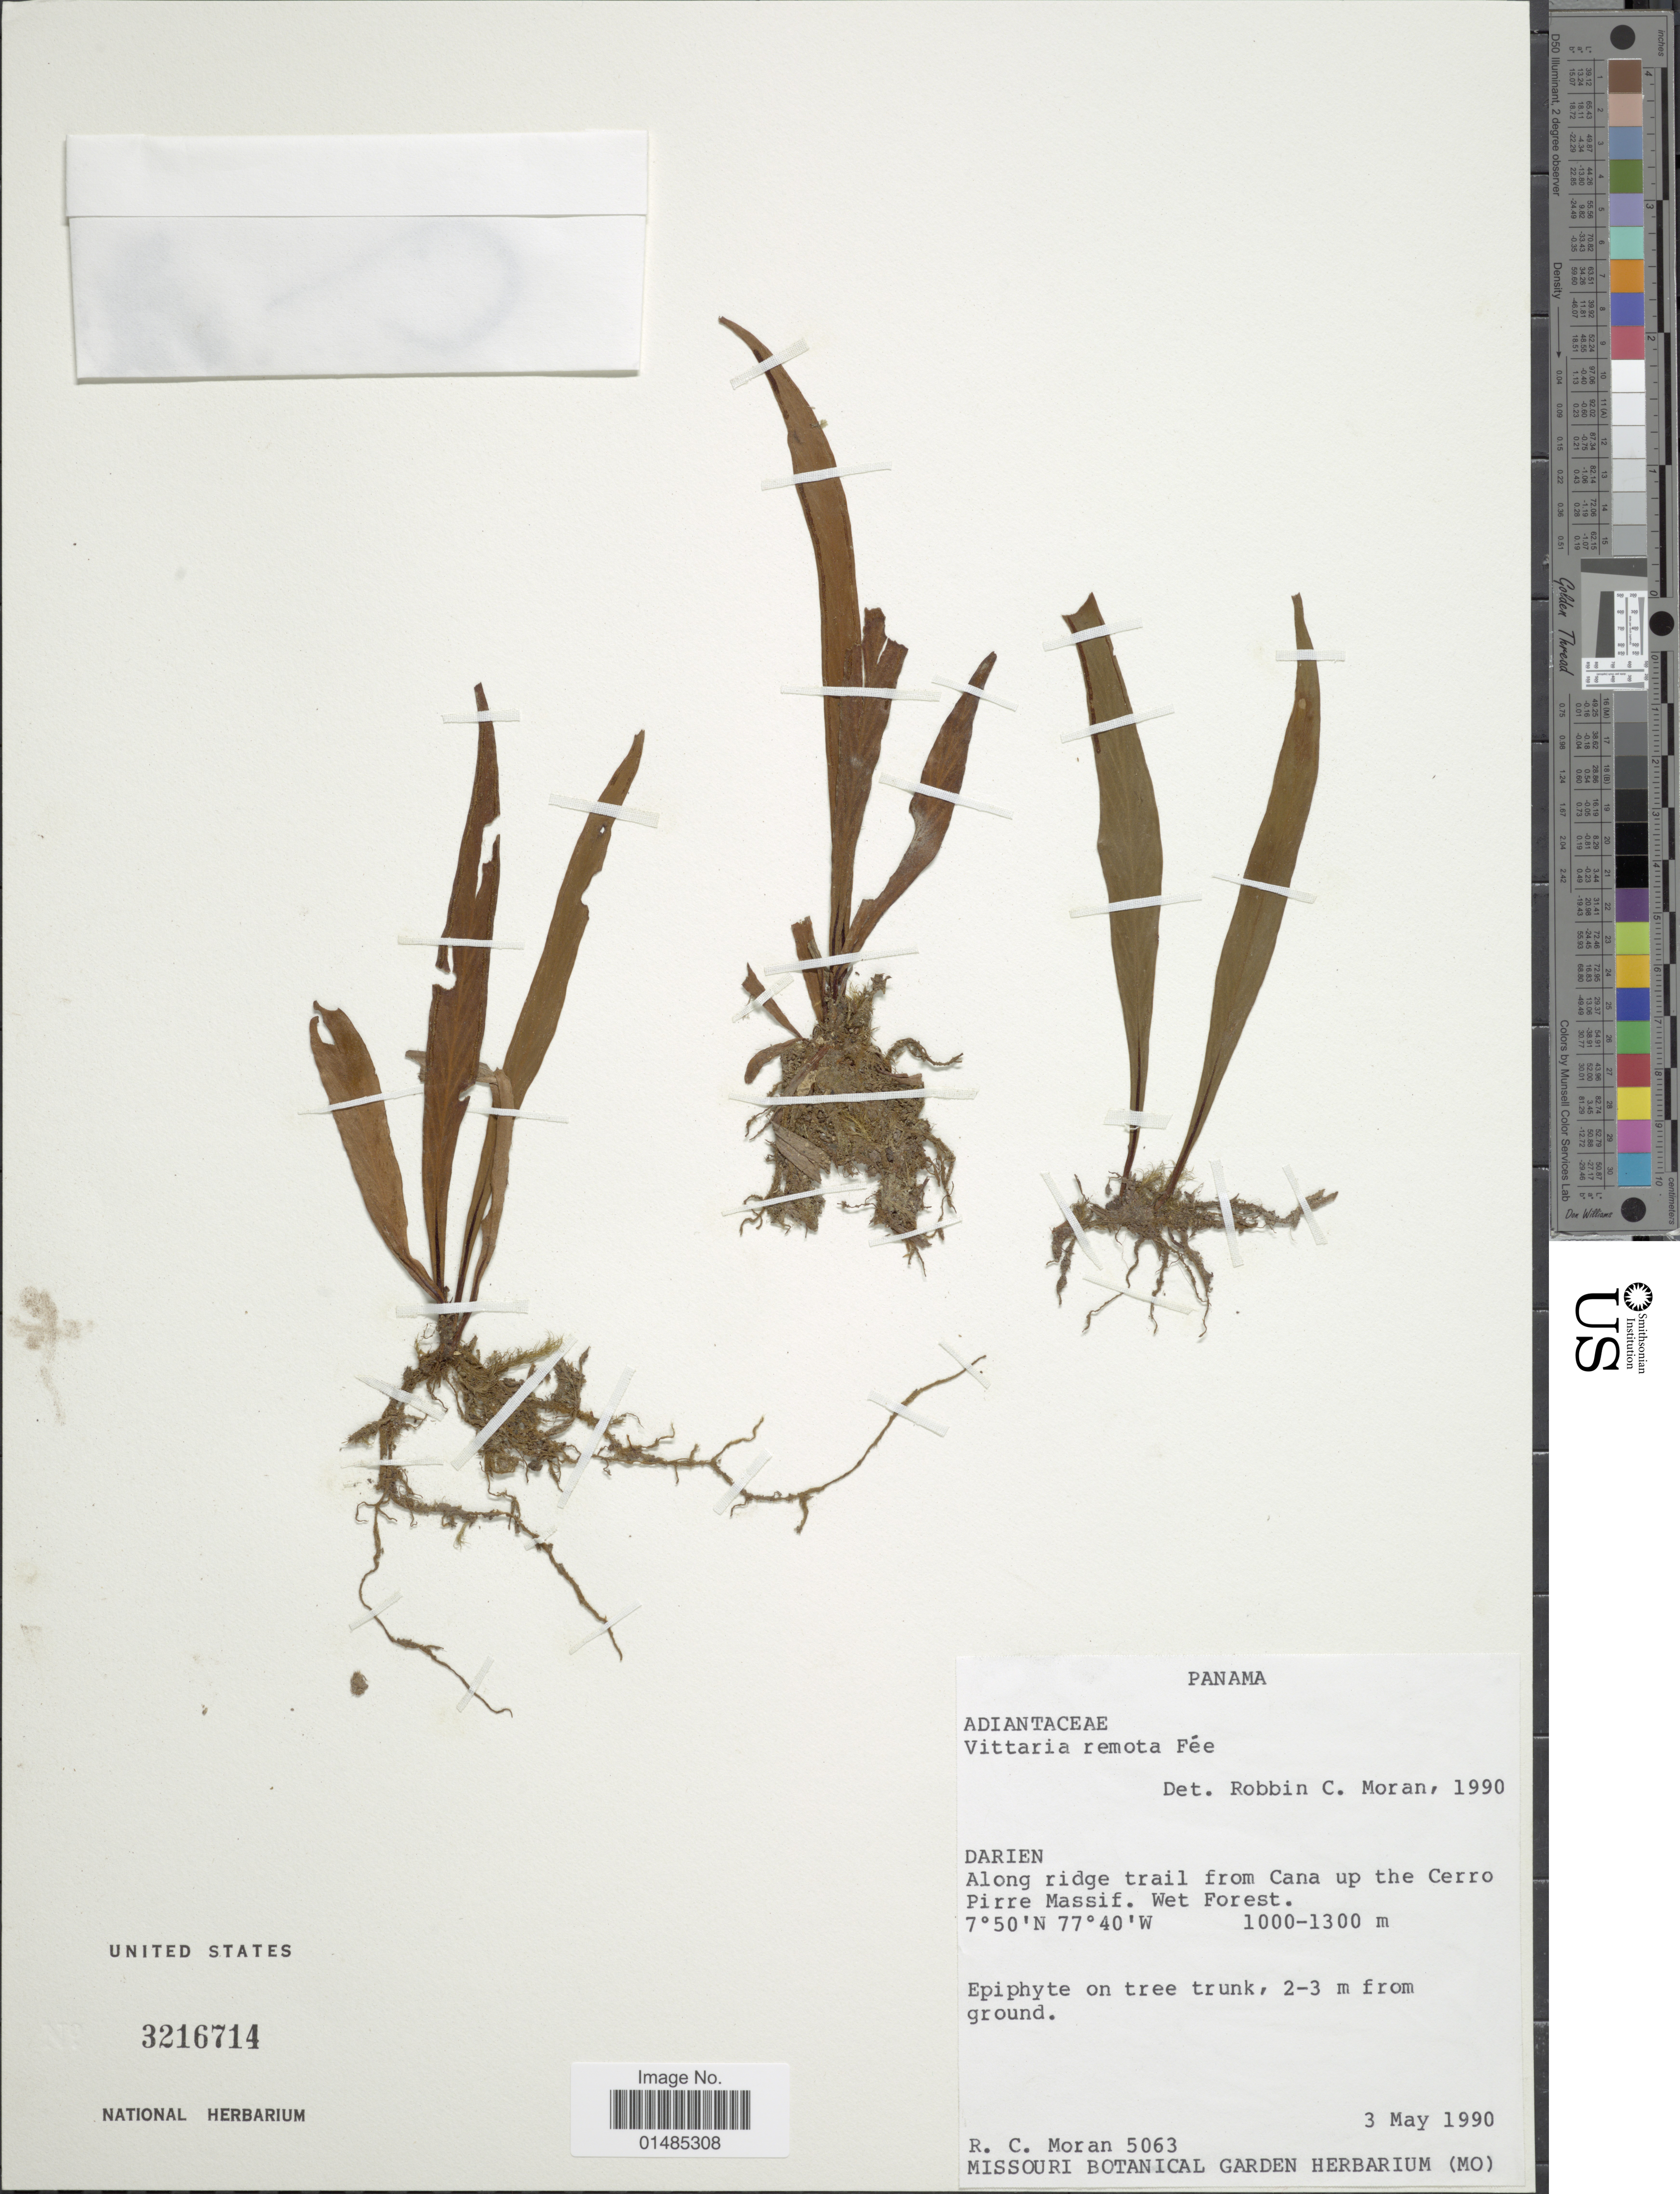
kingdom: Plantae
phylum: Tracheophyta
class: Polypodiopsida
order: Polypodiales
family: Pteridaceae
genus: Radiovittaria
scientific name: Radiovittaria remota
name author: (Fée) E.H. Crane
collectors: R. C. Moran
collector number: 5063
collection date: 1990-05-03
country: Panama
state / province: Darién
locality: Along ridge trail from Cana up the Cerro Pirre Massif. Wet Forest.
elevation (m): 1000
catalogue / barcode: US 3216714